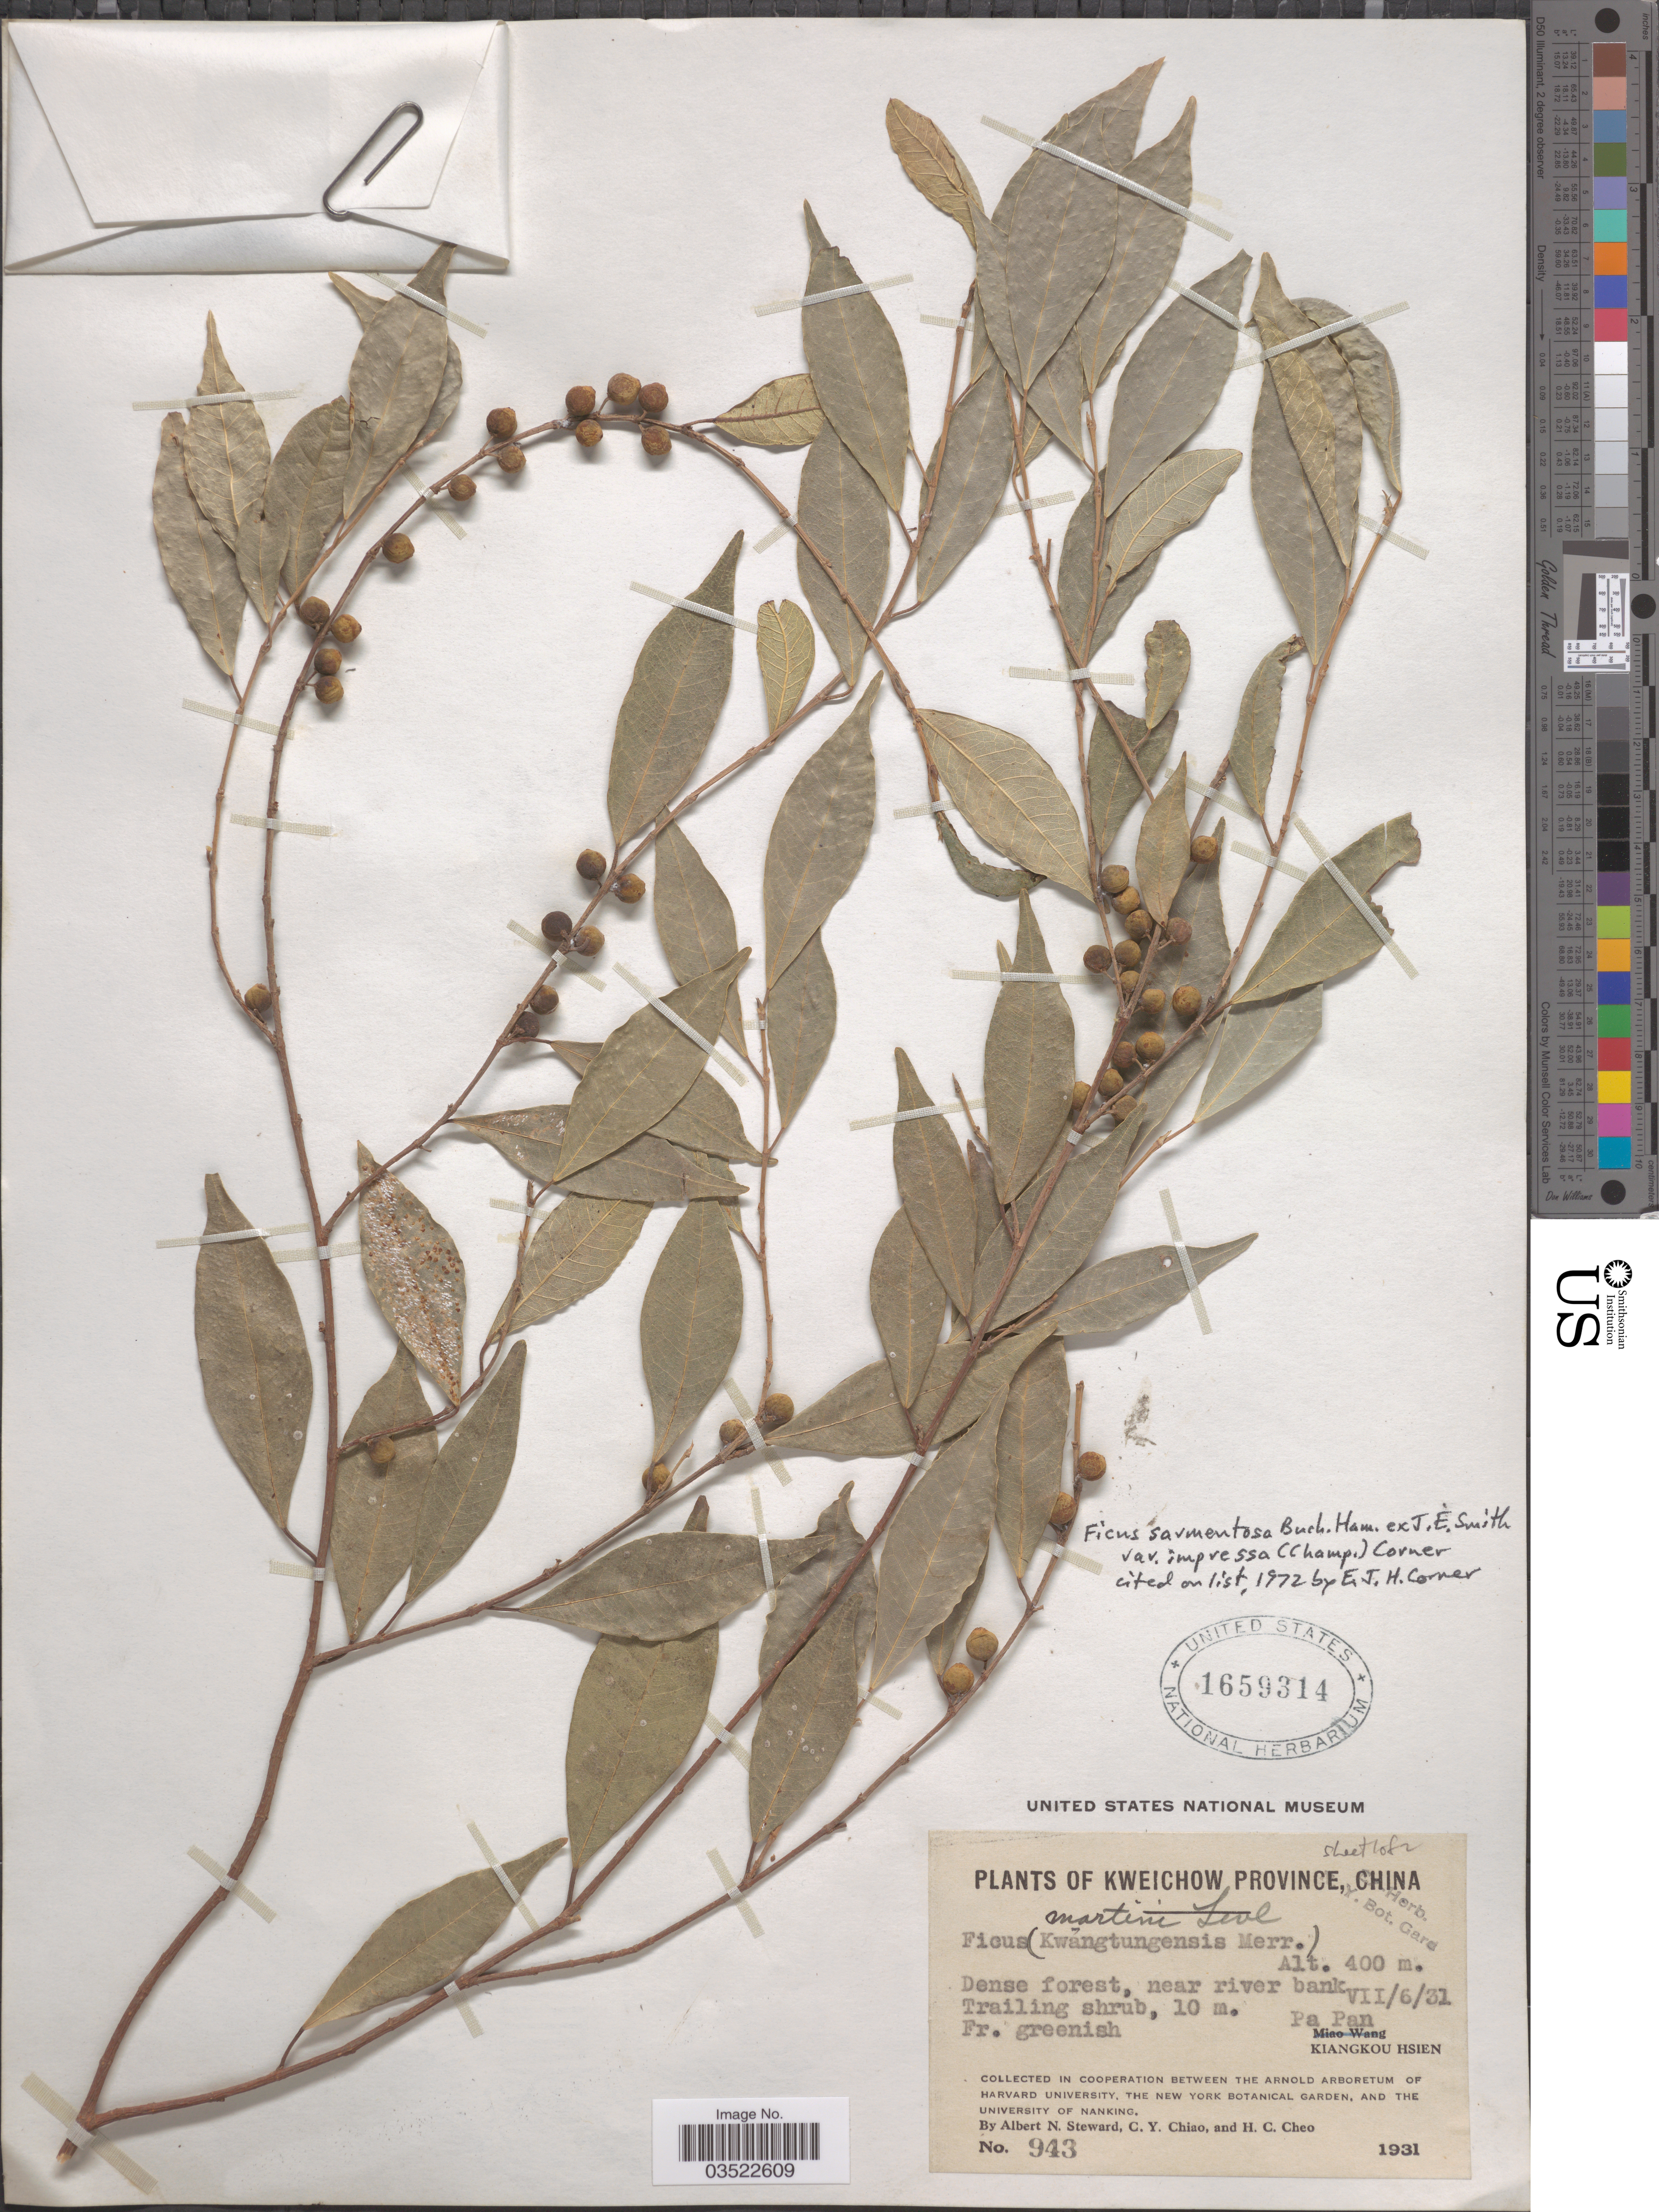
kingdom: Plantae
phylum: Tracheophyta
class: Magnoliopsida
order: Rosales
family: Moraceae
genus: Ficus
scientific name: Ficus sarmentosa var. impressa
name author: (Champ. ex Benth.) Corner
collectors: A. N. Steward, C. Y. Chiao & H. Cheo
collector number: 943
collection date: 1931-07-06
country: China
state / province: Guizhou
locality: Kweichow Province. Pa Pan. Kiangkou Hsien.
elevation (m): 400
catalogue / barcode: US 1659314